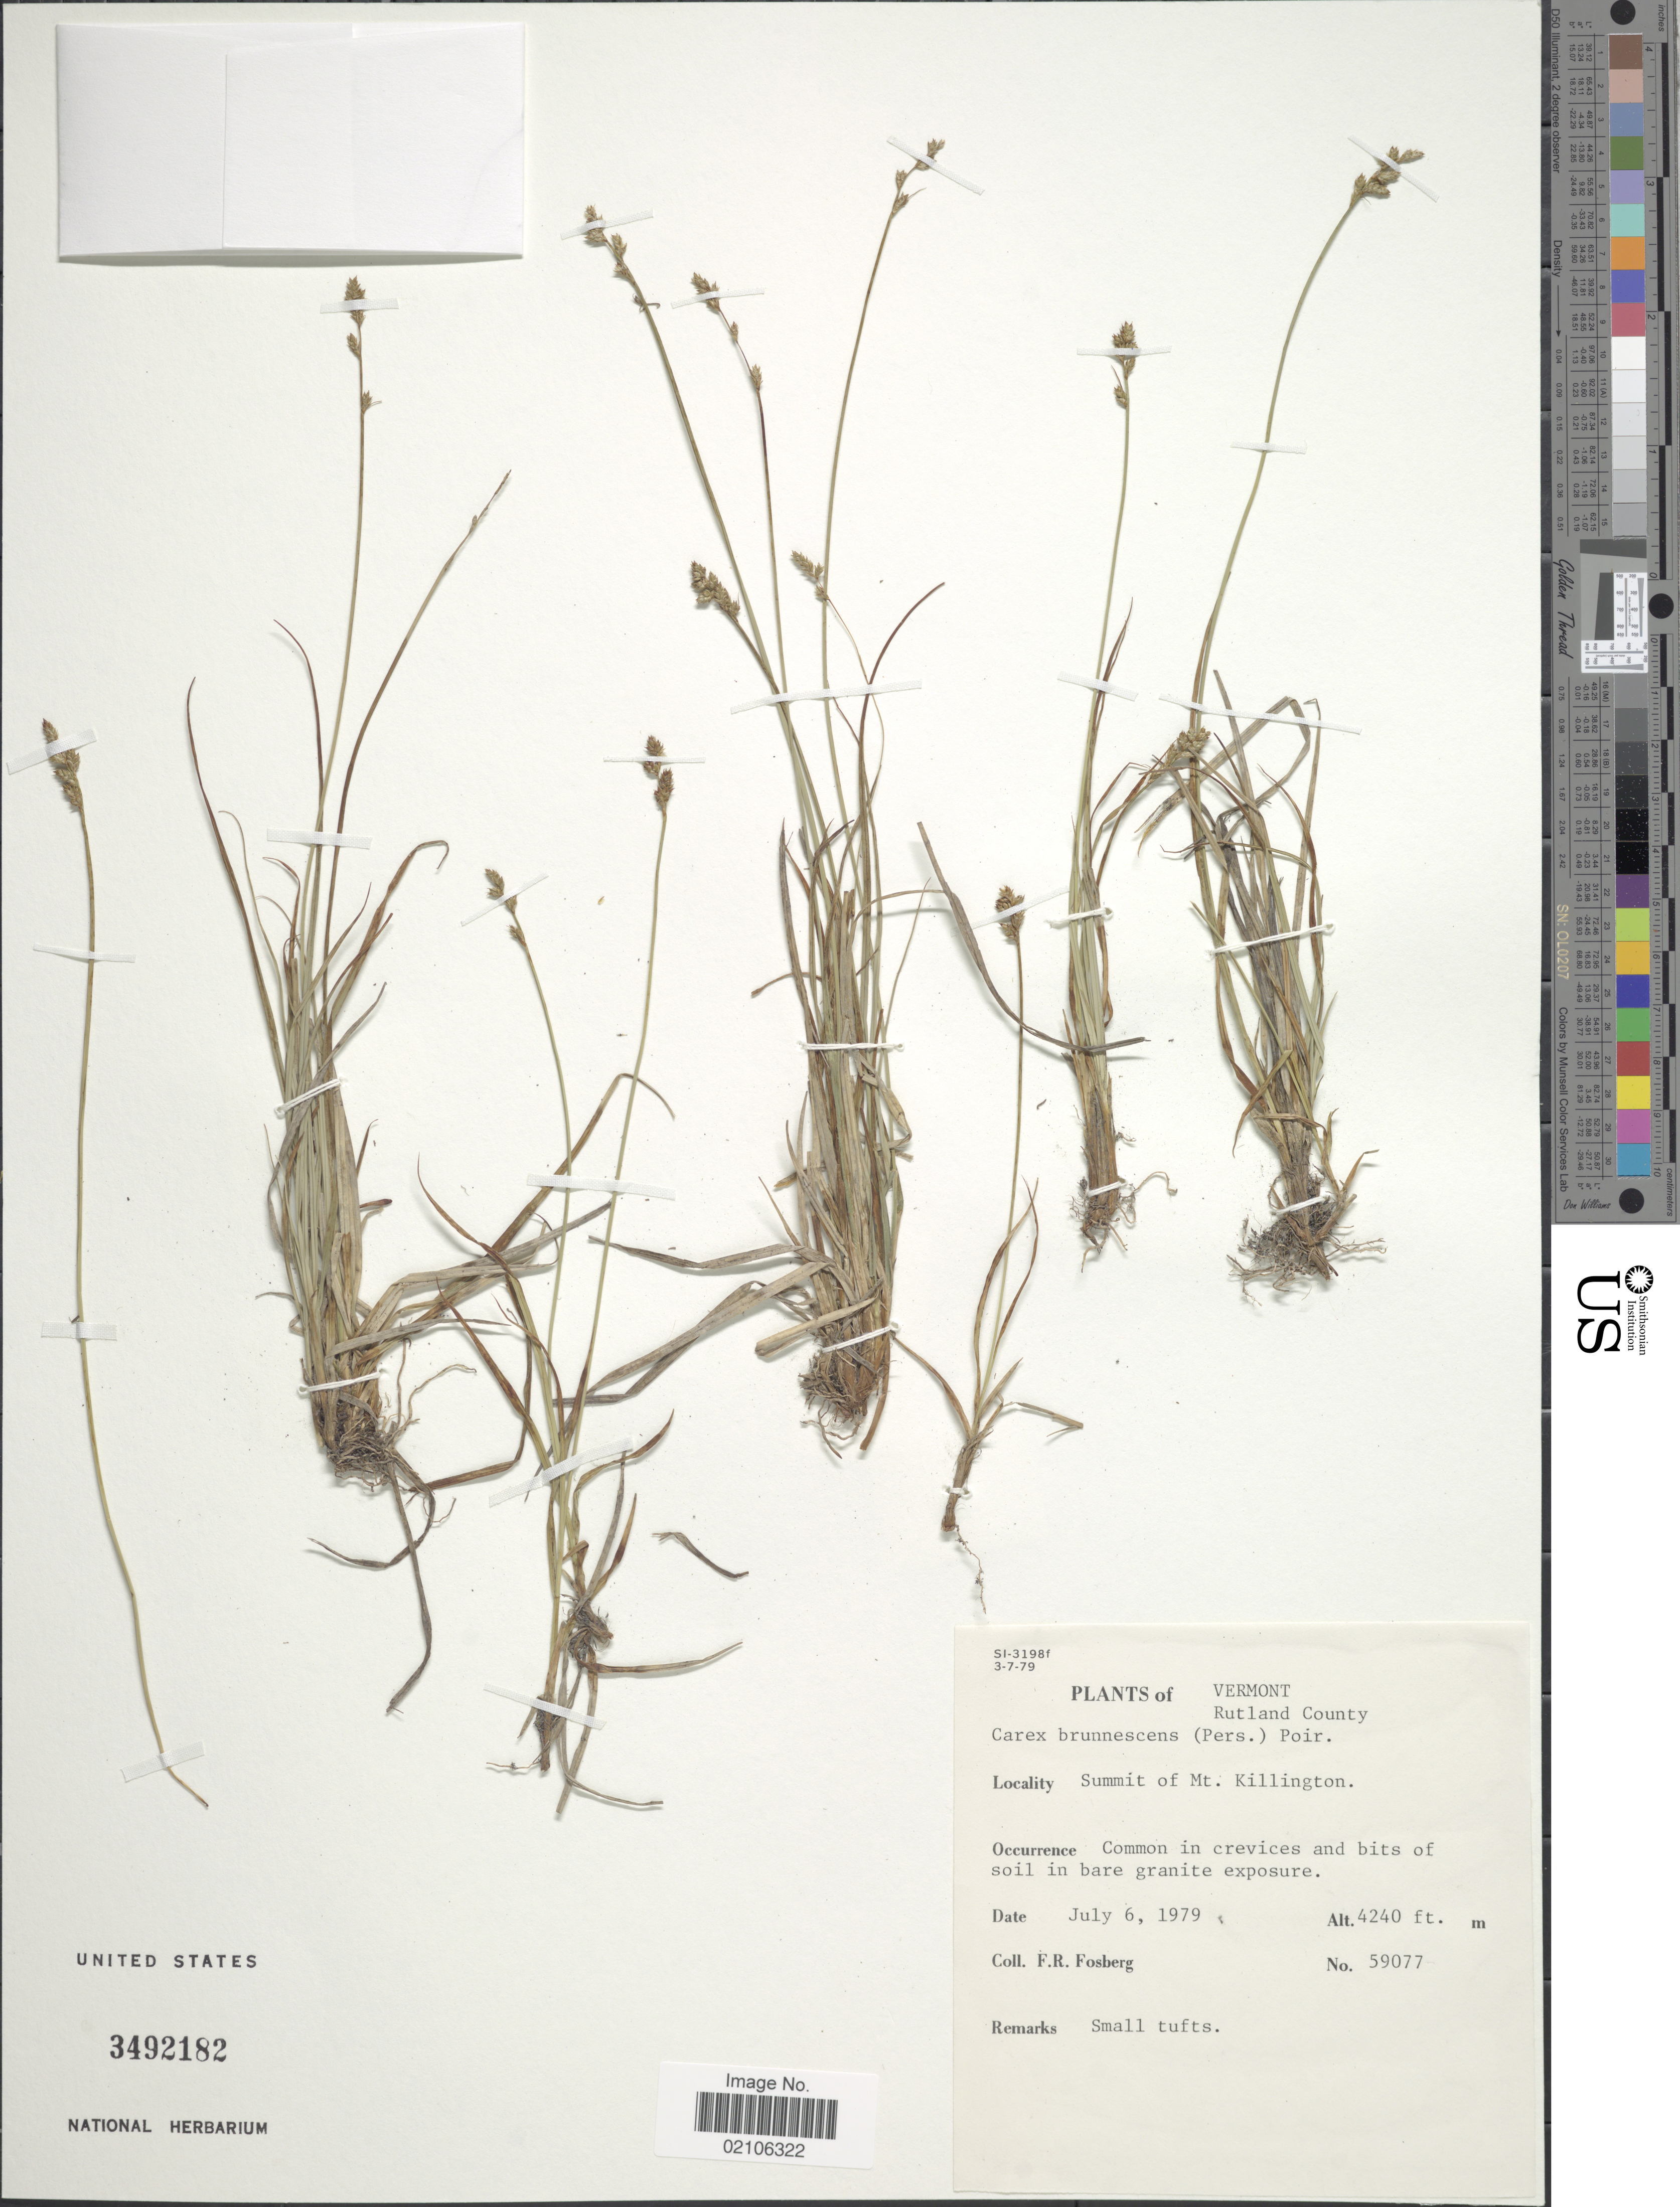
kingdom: Plantae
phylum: Tracheophyta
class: Liliopsida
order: Poales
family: Cyperaceae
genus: Carex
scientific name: Carex brunnescens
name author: (Pers.) Poir.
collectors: F. R. Fosberg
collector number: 59077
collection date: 1979-07-06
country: United States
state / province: Vermont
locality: Rutland County, summit of Mt. Killington, in crevices and bits of soil in bare granite exposure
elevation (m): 1292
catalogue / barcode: US 3492182